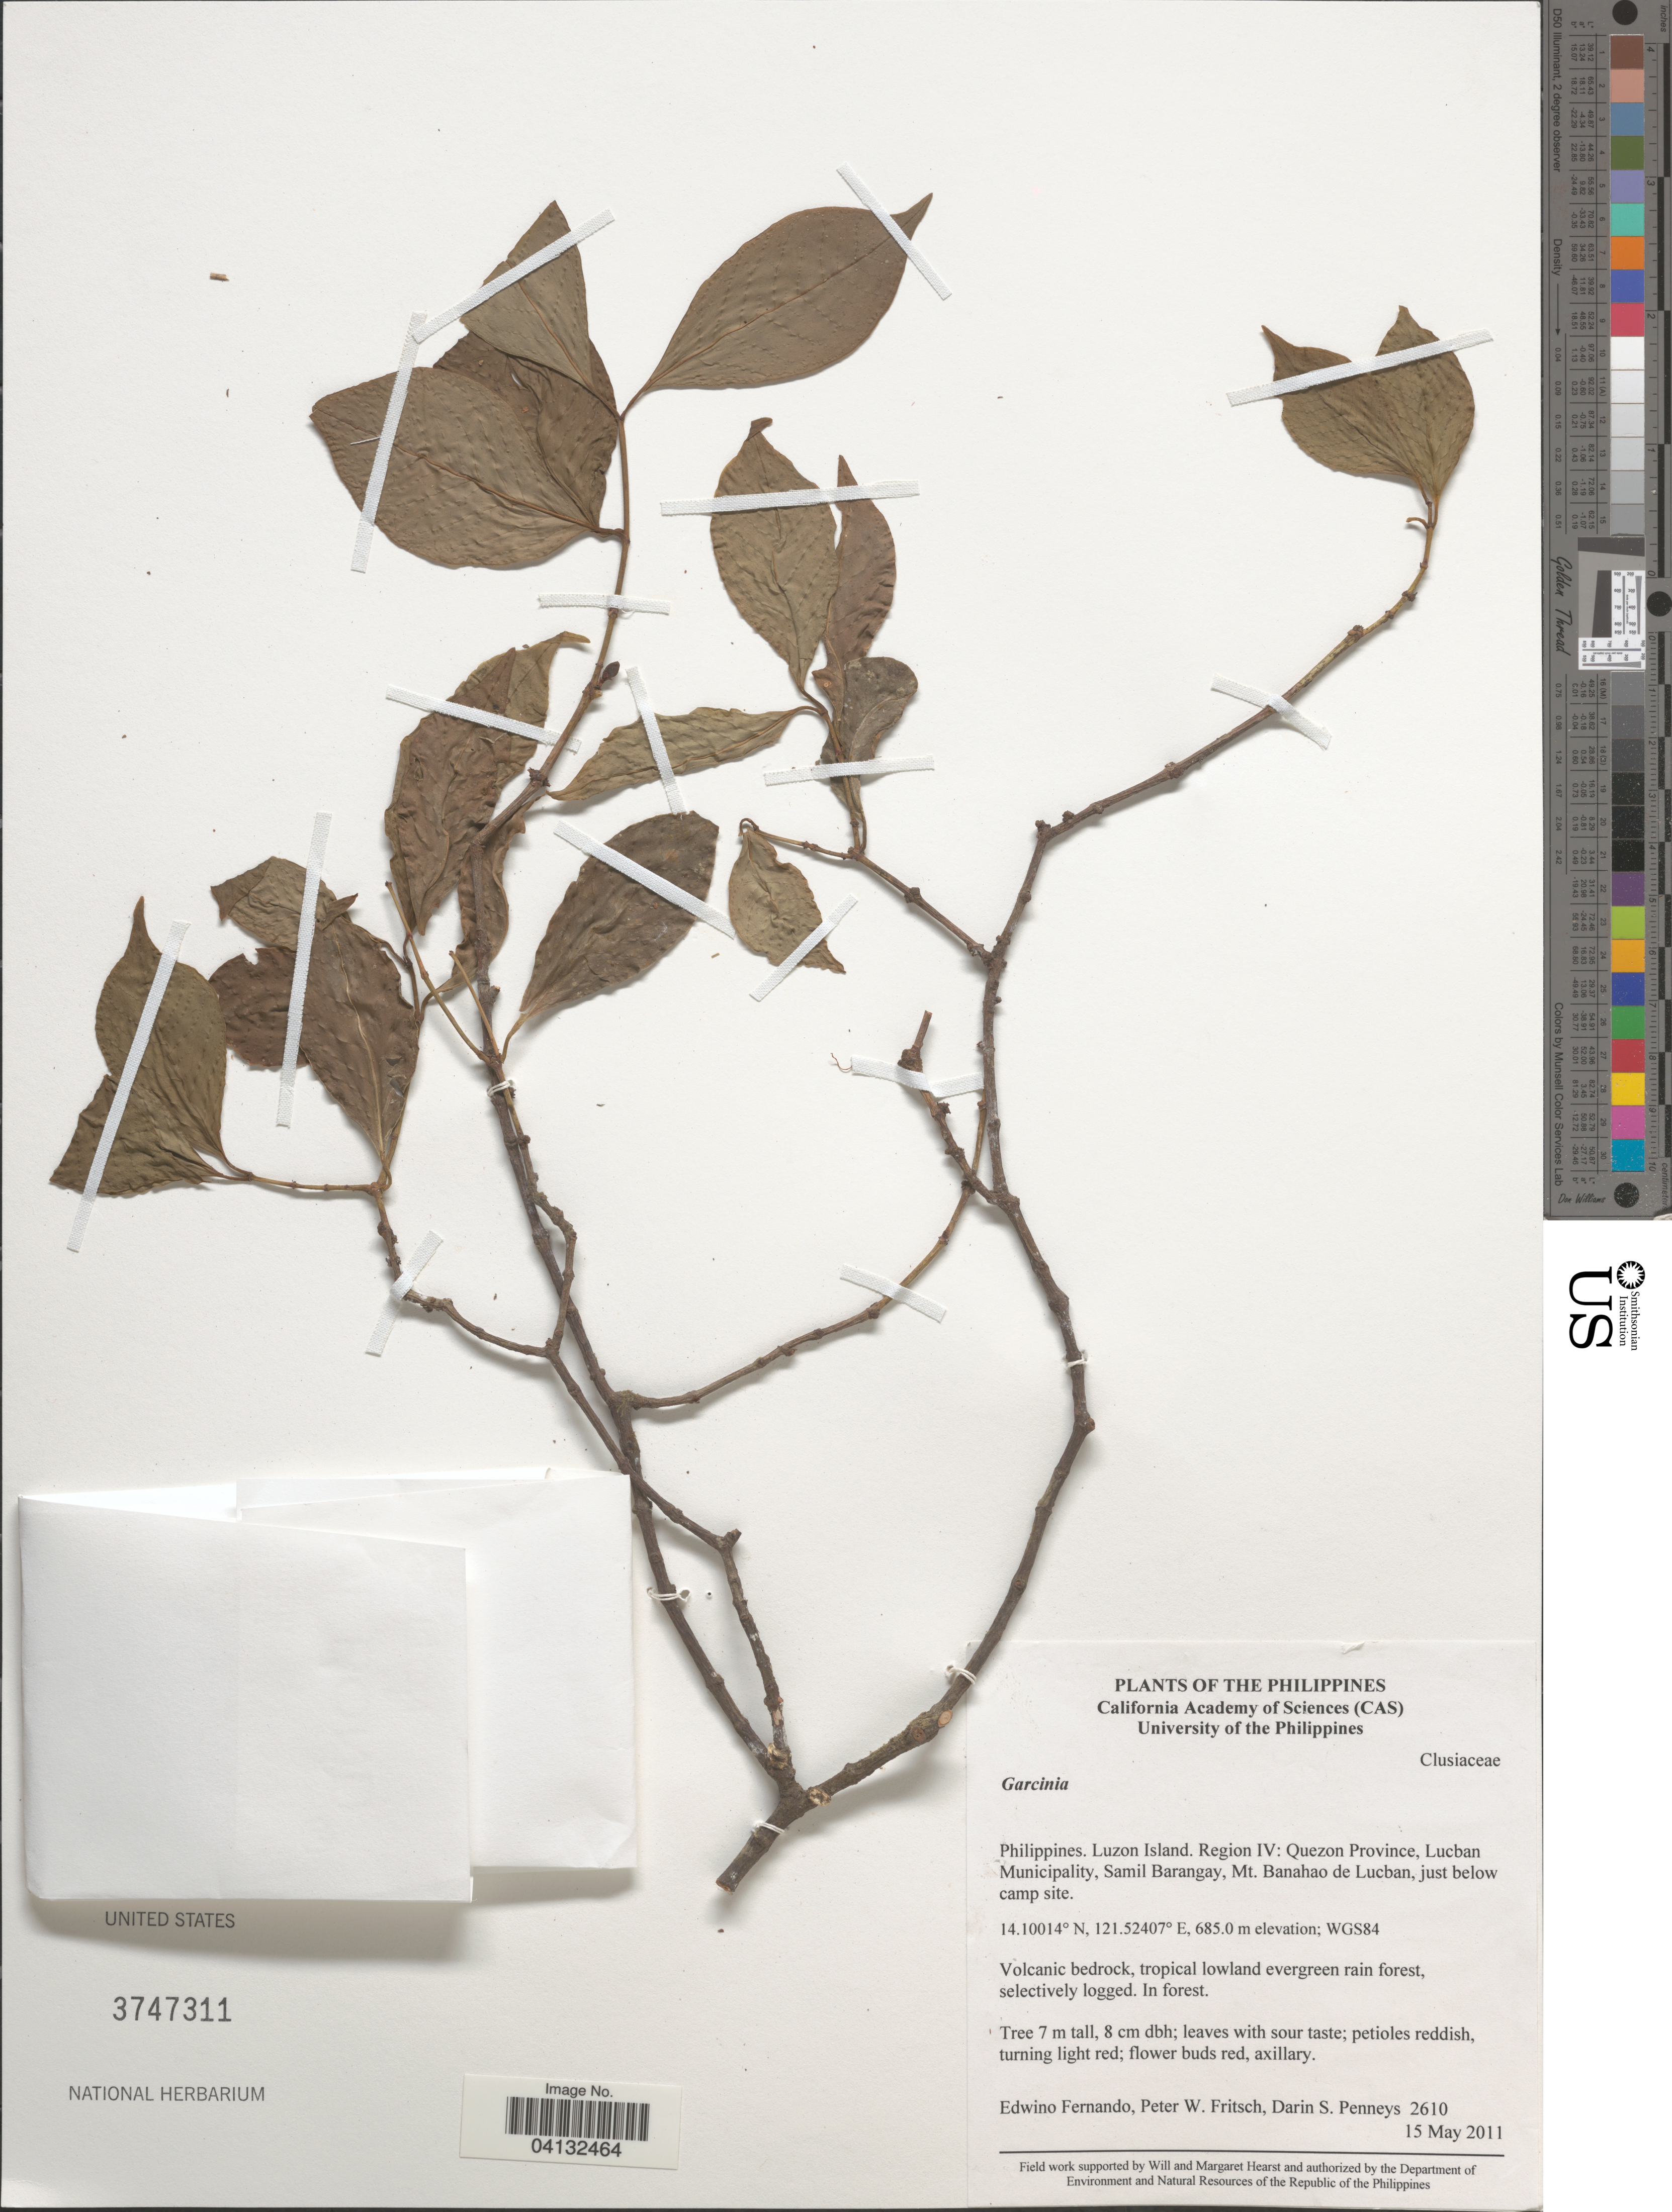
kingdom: Plantae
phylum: Tracheophyta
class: Magnoliopsida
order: Malpighiales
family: Clusiaceae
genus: Garcinia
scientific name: Garcinia sp.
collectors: E. S. Fernando, P. W. Fritsch & D. S. Penneys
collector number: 2610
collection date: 2011-05-15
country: Philippines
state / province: Calabarzon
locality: Luzon Island. Region IV: Quezon Province, Lucban Municipality, Samil Barangay, Mt. Banahao de Lucban, just below camp site. WGS84.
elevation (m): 685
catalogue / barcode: US 3747311